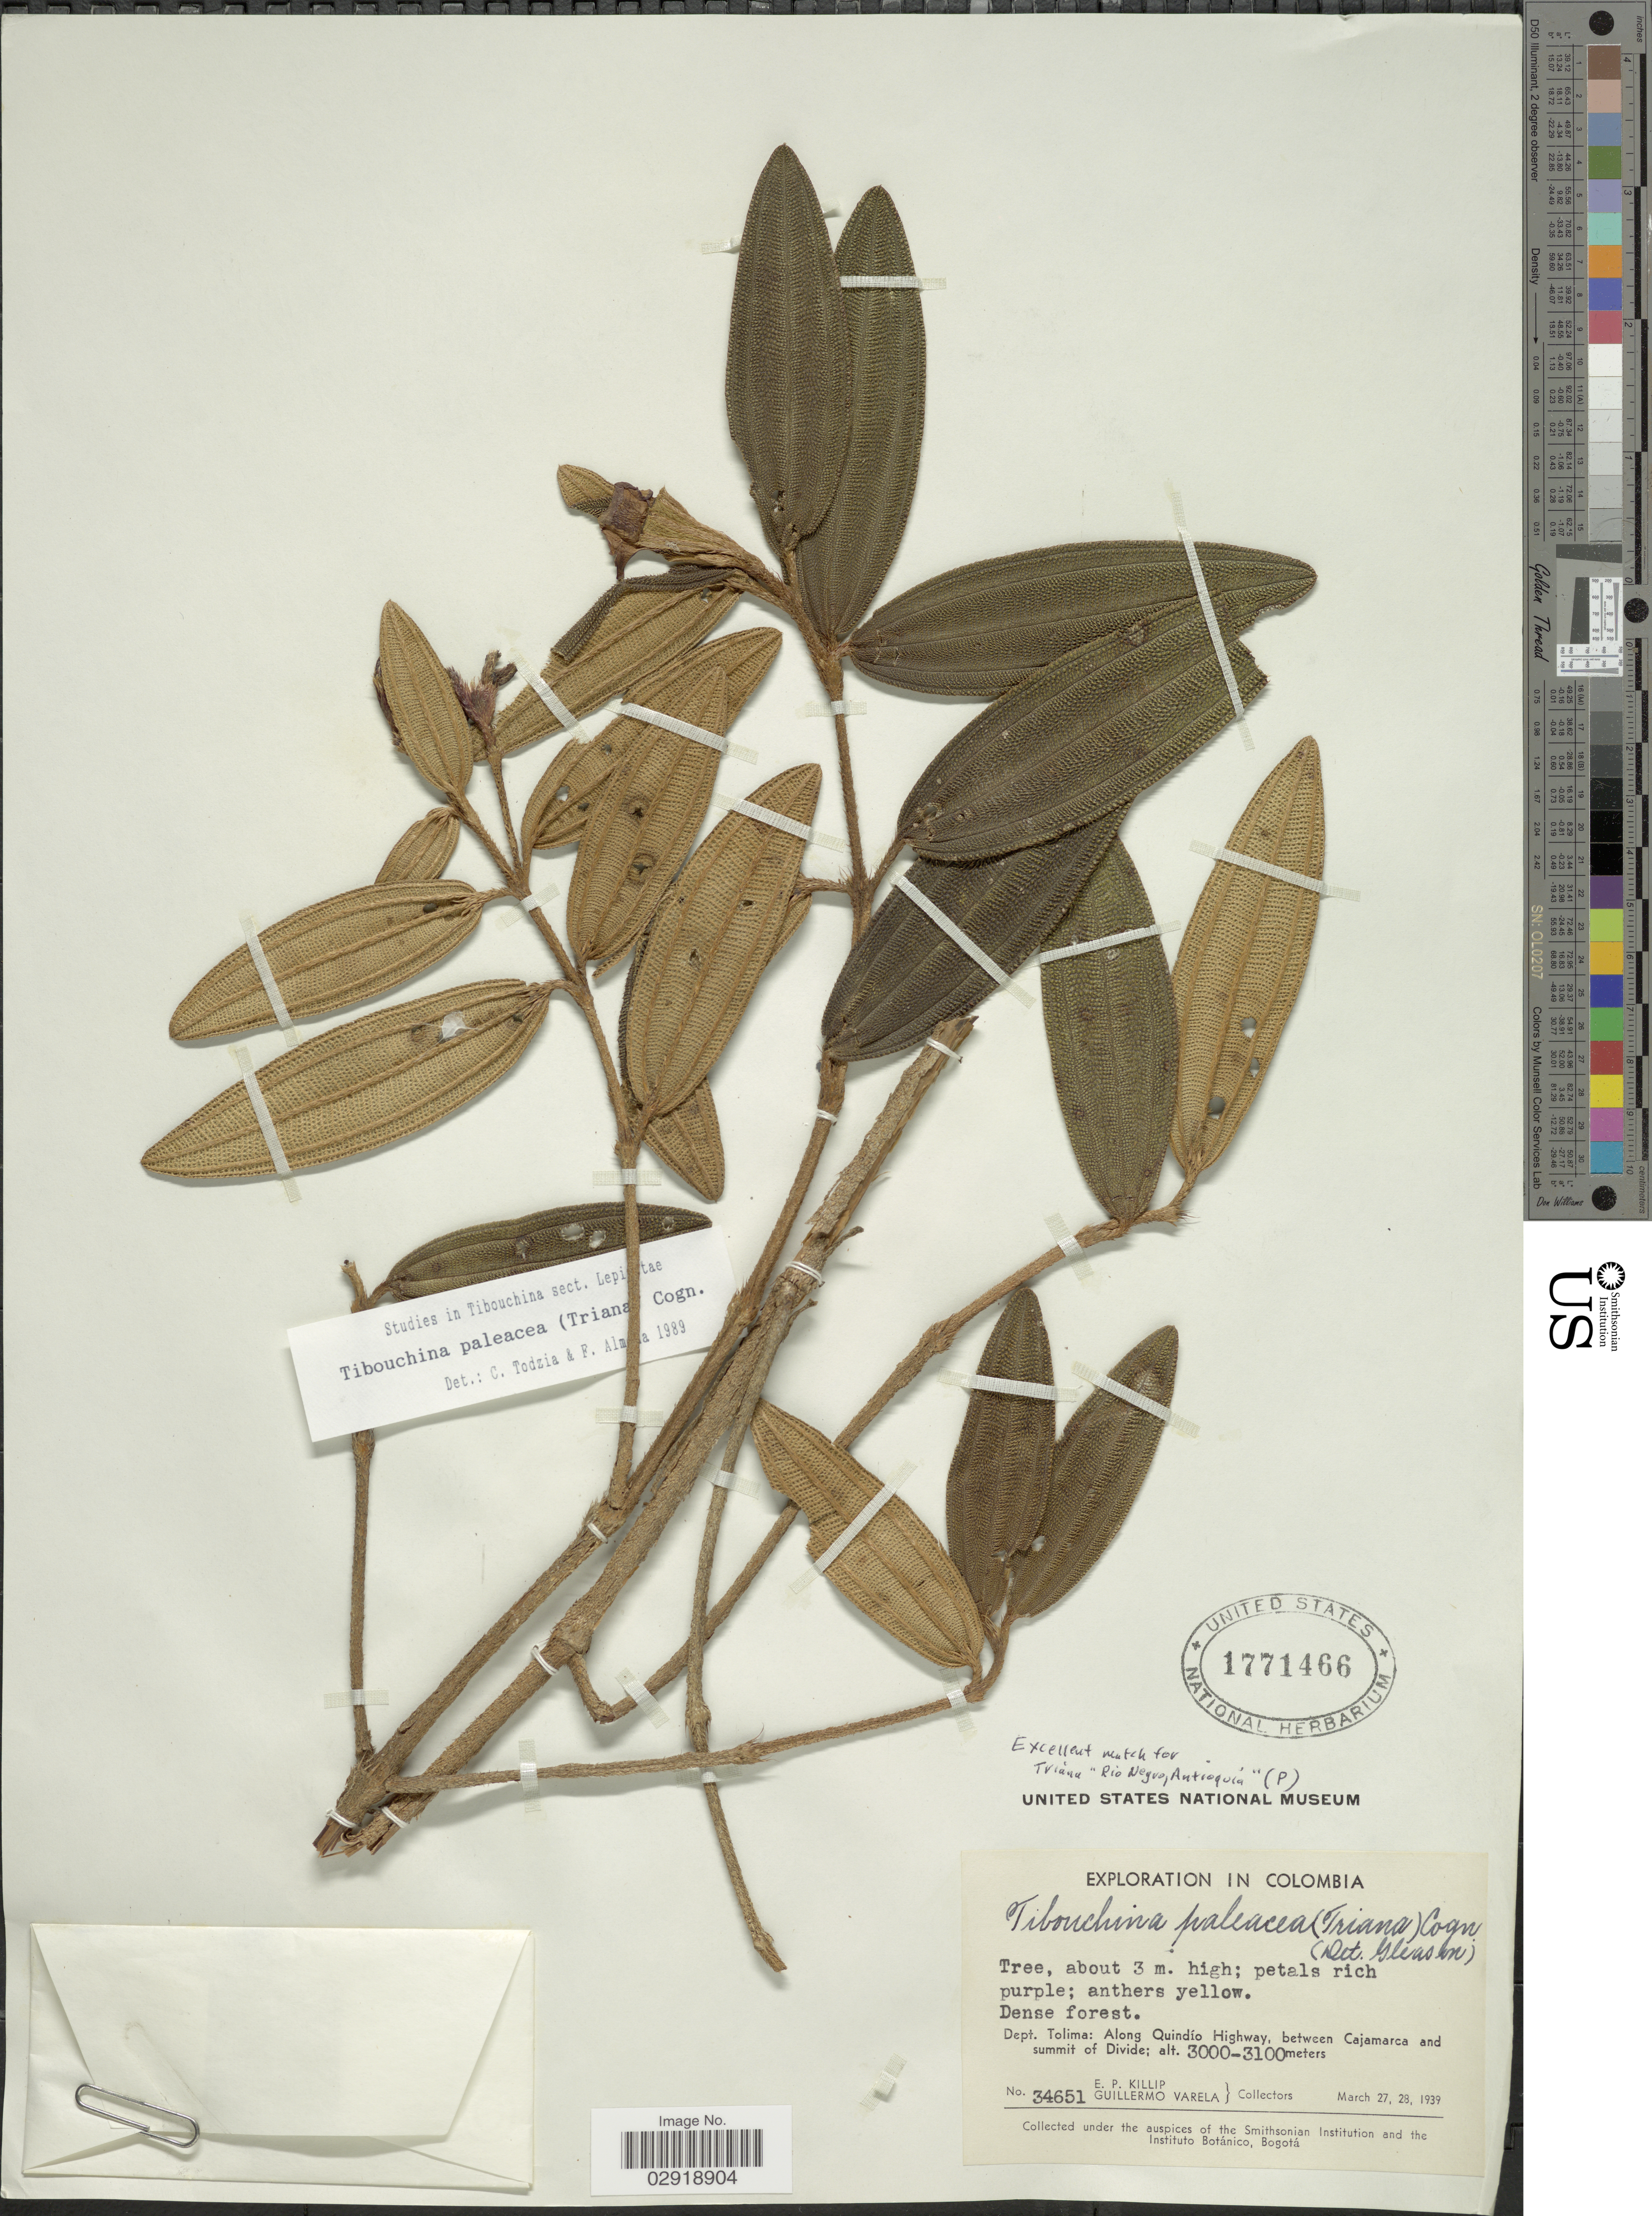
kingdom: Plantae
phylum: Tracheophyta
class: Magnoliopsida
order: Myrtales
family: Melastomataceae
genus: Andesanthus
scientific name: Andesanthus paleaceus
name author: (Triana) P.J.F. Guim. & Michelang.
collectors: E. P. Killip & G. Varela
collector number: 34651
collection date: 1939-03-27/1939-03-28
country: Colombia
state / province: Tolima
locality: Dept.: Tolima: Along Quindío Highway, between Cajamarca and summit of Divide.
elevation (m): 3000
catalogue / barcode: US 1771466